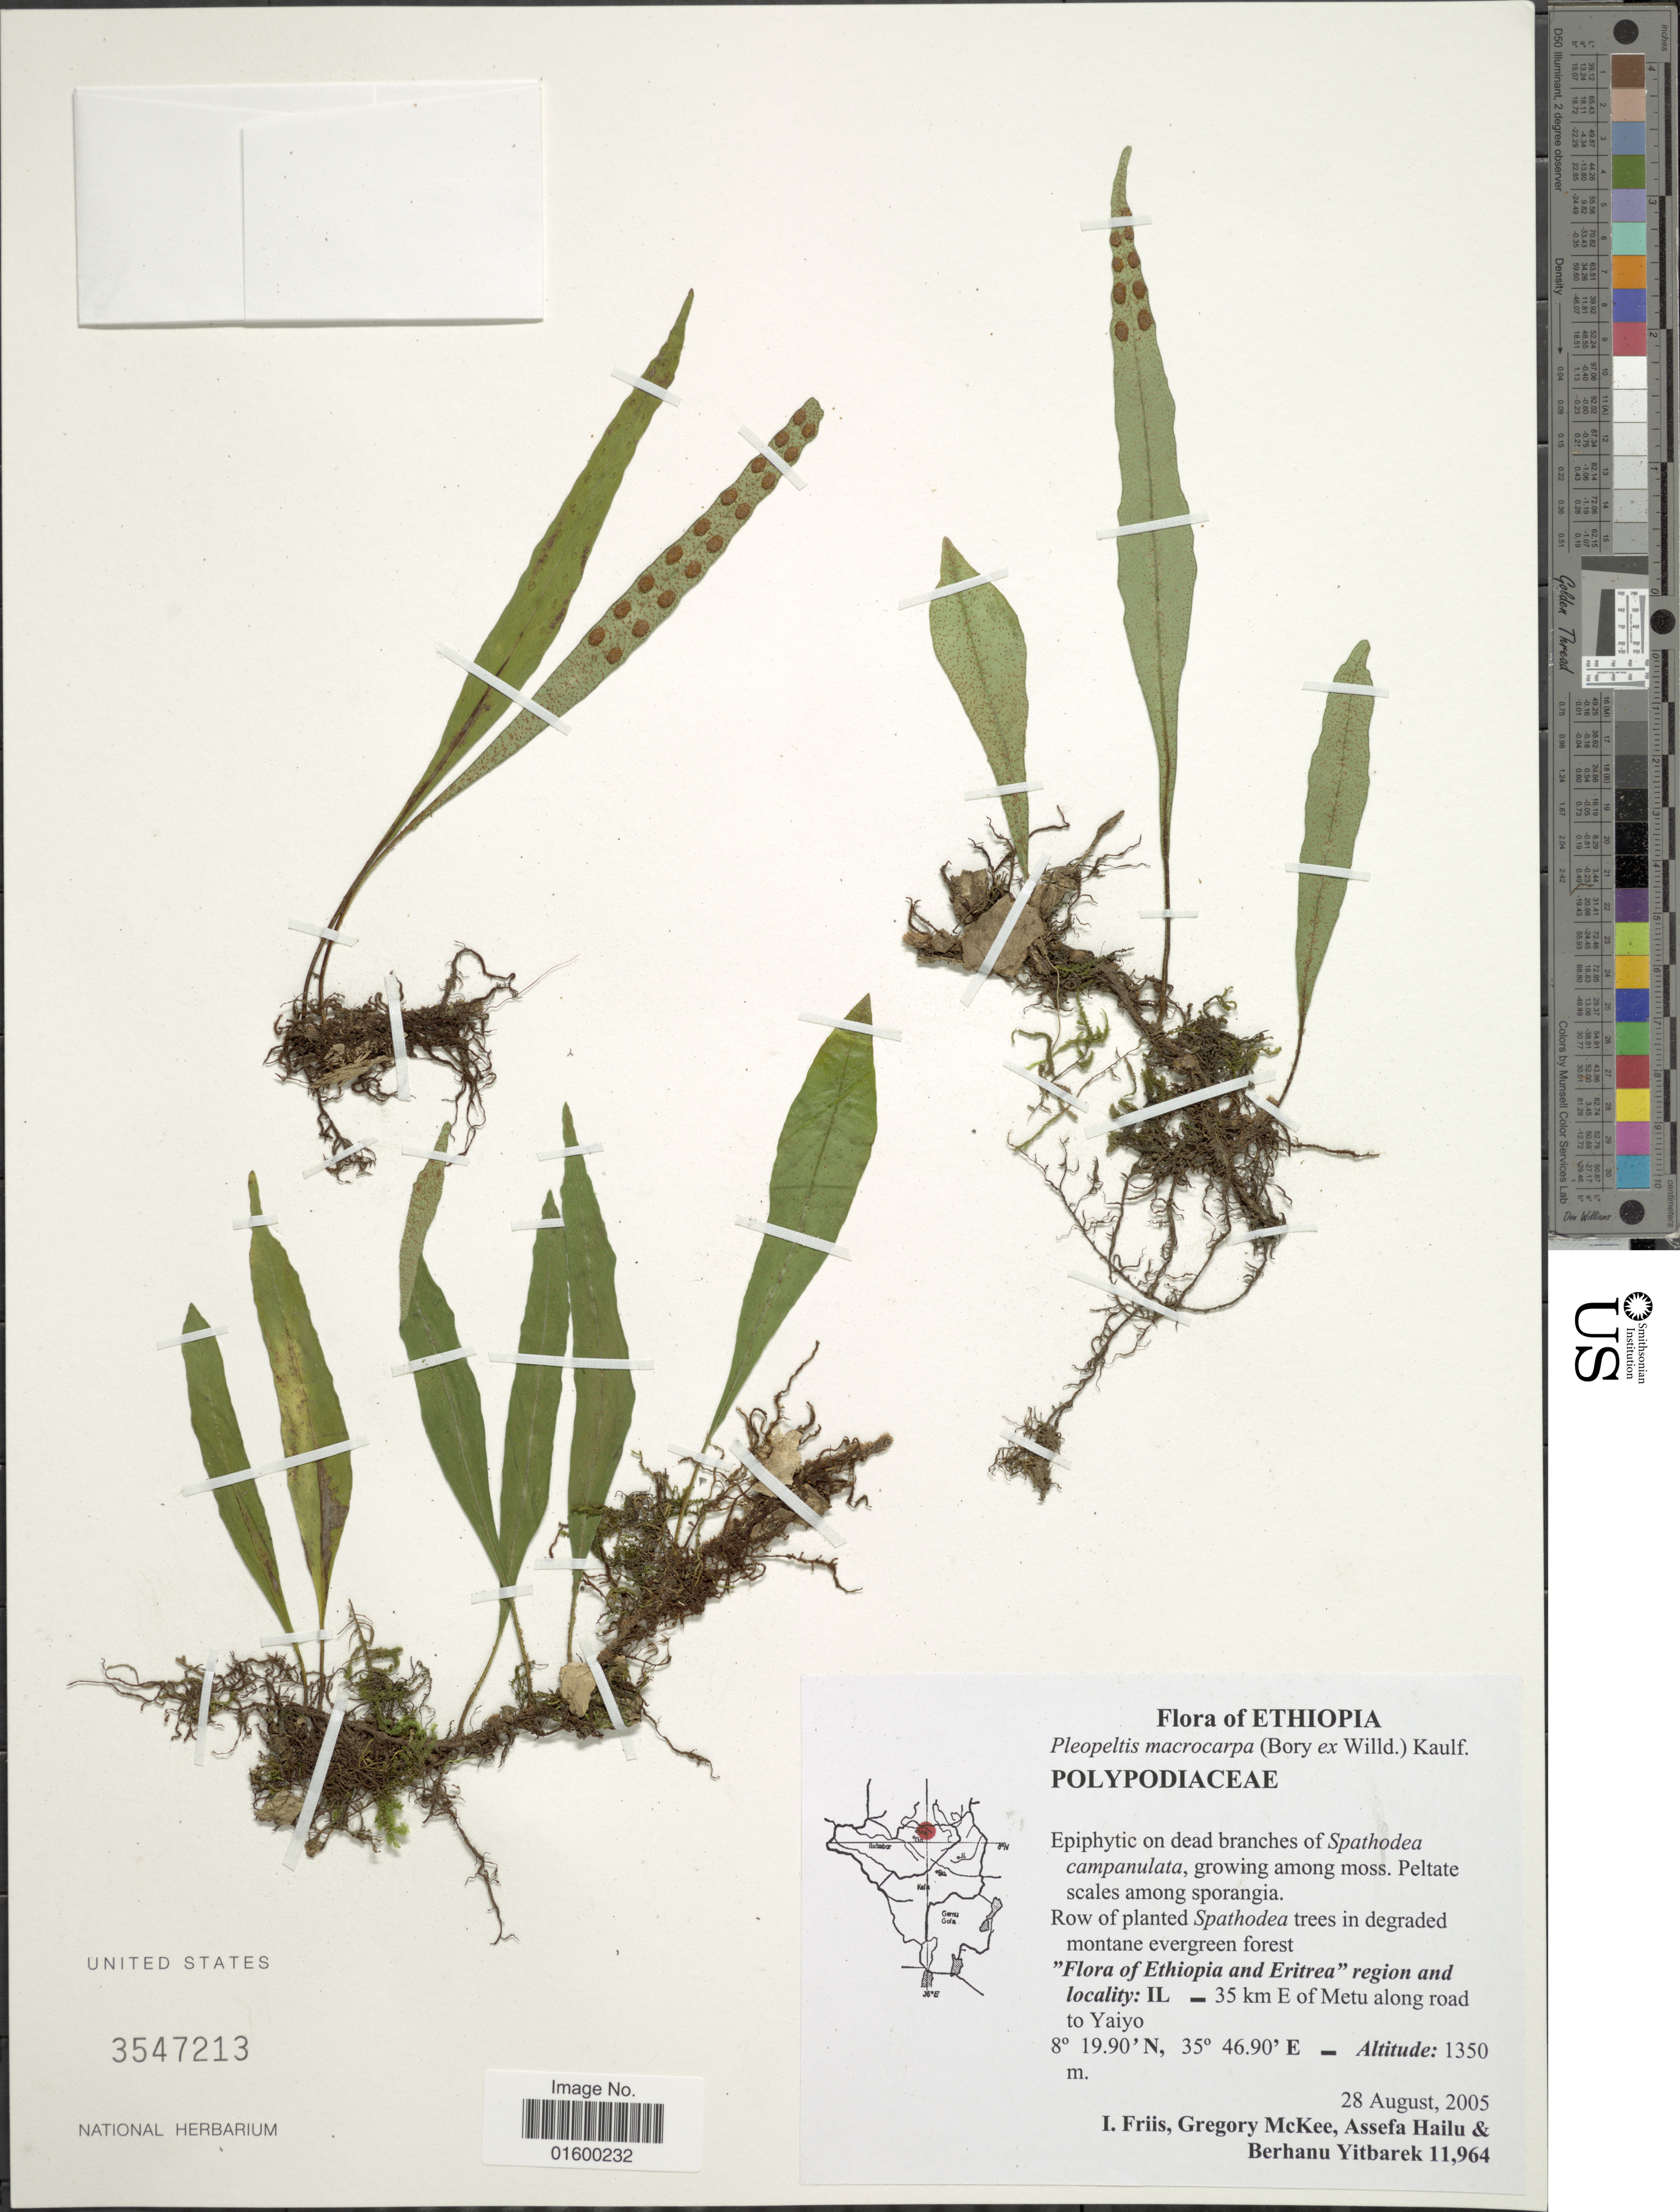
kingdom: Plantae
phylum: Tracheophyta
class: Polypodiopsida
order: Polypodiales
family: Polypodiaceae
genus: Pleopeltis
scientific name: Pleopeltis macrocarpa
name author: (Bory ex Willd.) Kaulf.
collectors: I. Friis, G. S. McKee, A. Hailu & B. Yitbarek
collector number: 11964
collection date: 2005-08-28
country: Ethiopia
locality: Ethiopia and Eritrea region, 35 km E of Metu along road to Yaiyo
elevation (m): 1350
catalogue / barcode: US 3547213